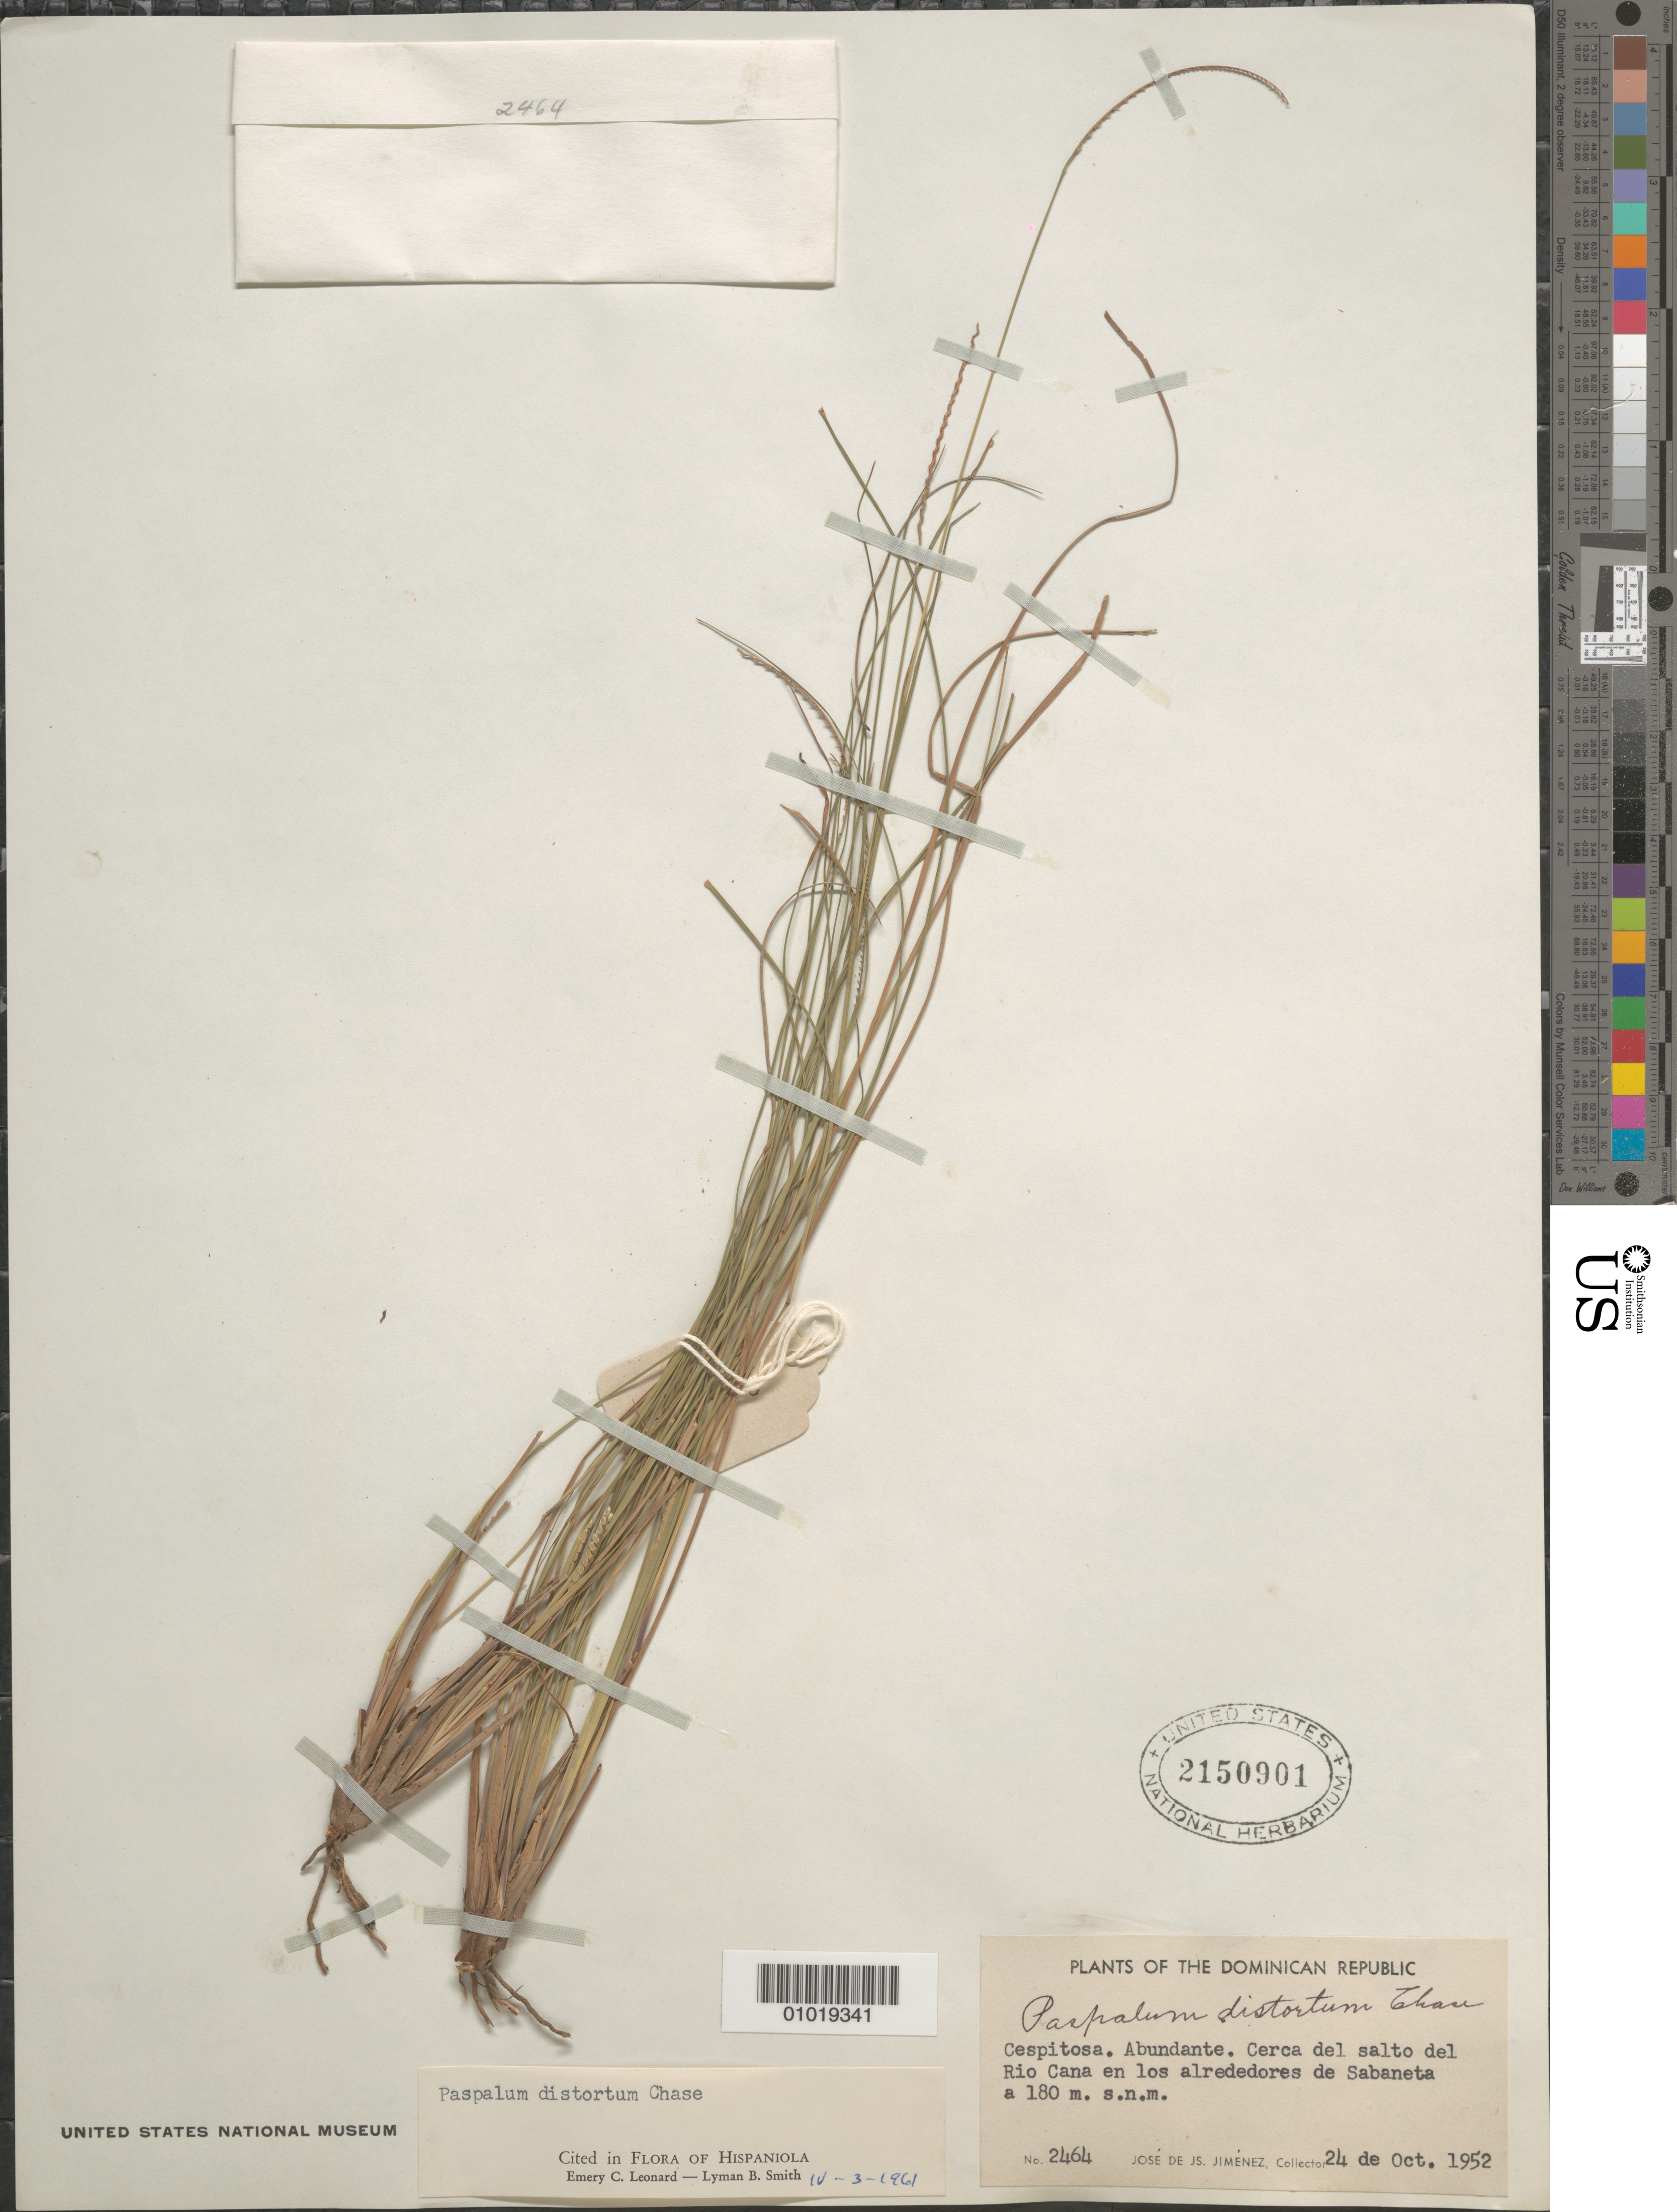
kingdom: Plantae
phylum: Tracheophyta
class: Liliopsida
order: Poales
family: Poaceae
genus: Paspalum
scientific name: Paspalum distortum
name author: Chase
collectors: J. J. Jiménez Almonte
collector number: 2464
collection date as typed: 24 Oct 1952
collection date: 1952-10-24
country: Dominican Republic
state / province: Monte Cristi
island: Hispaniola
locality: Rio Cana, Sabaneta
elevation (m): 180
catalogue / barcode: US 2150901